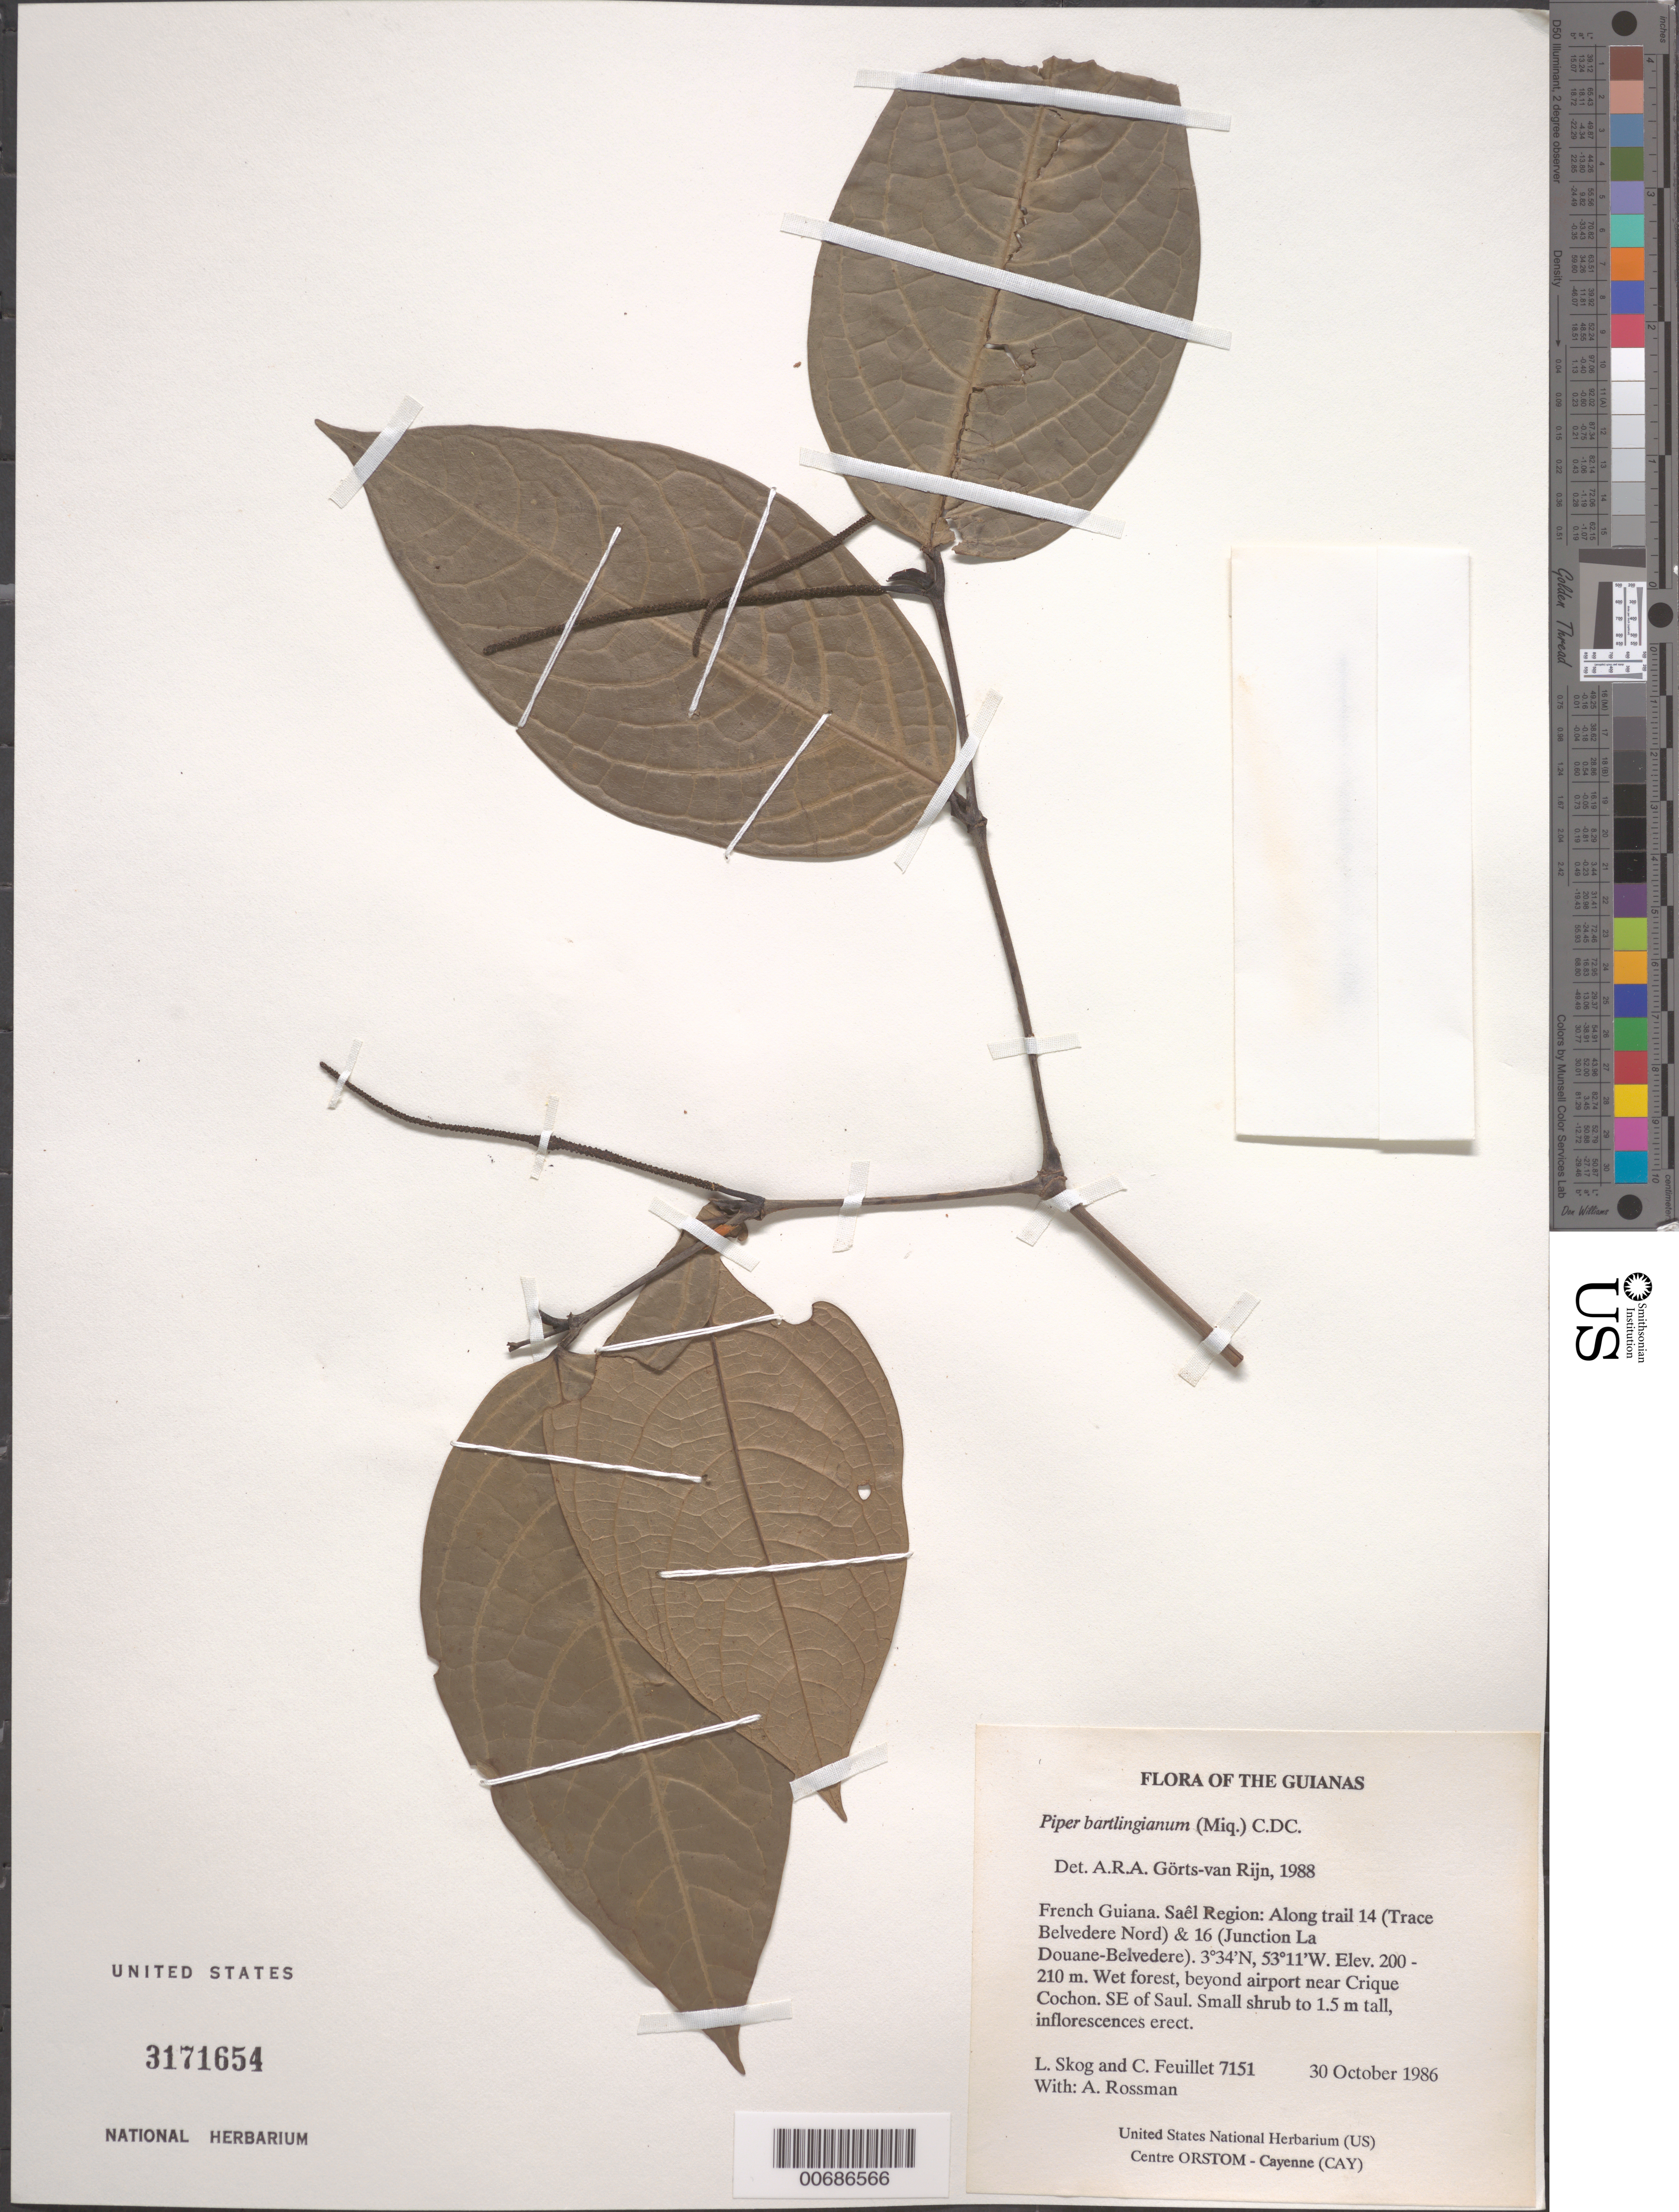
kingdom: Plantae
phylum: Tracheophyta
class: Magnoliopsida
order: Piperales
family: Piperaceae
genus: Piper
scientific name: Piper bartlingianum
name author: (Miq.) C. DC.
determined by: Görts-van Rijn, A. R. A.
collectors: L. E. Skog, C. Feuillet & A. Rossman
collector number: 7151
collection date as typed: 30 October 1986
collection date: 1986-10-30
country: French Guiana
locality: SE of Saül along trail 14 (Trace Belvedere Nord) & 16 (Junction La Douane-Belvedere)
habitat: Wet forest, beyond airport near Crique Cochon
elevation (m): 200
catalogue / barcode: US 3171654